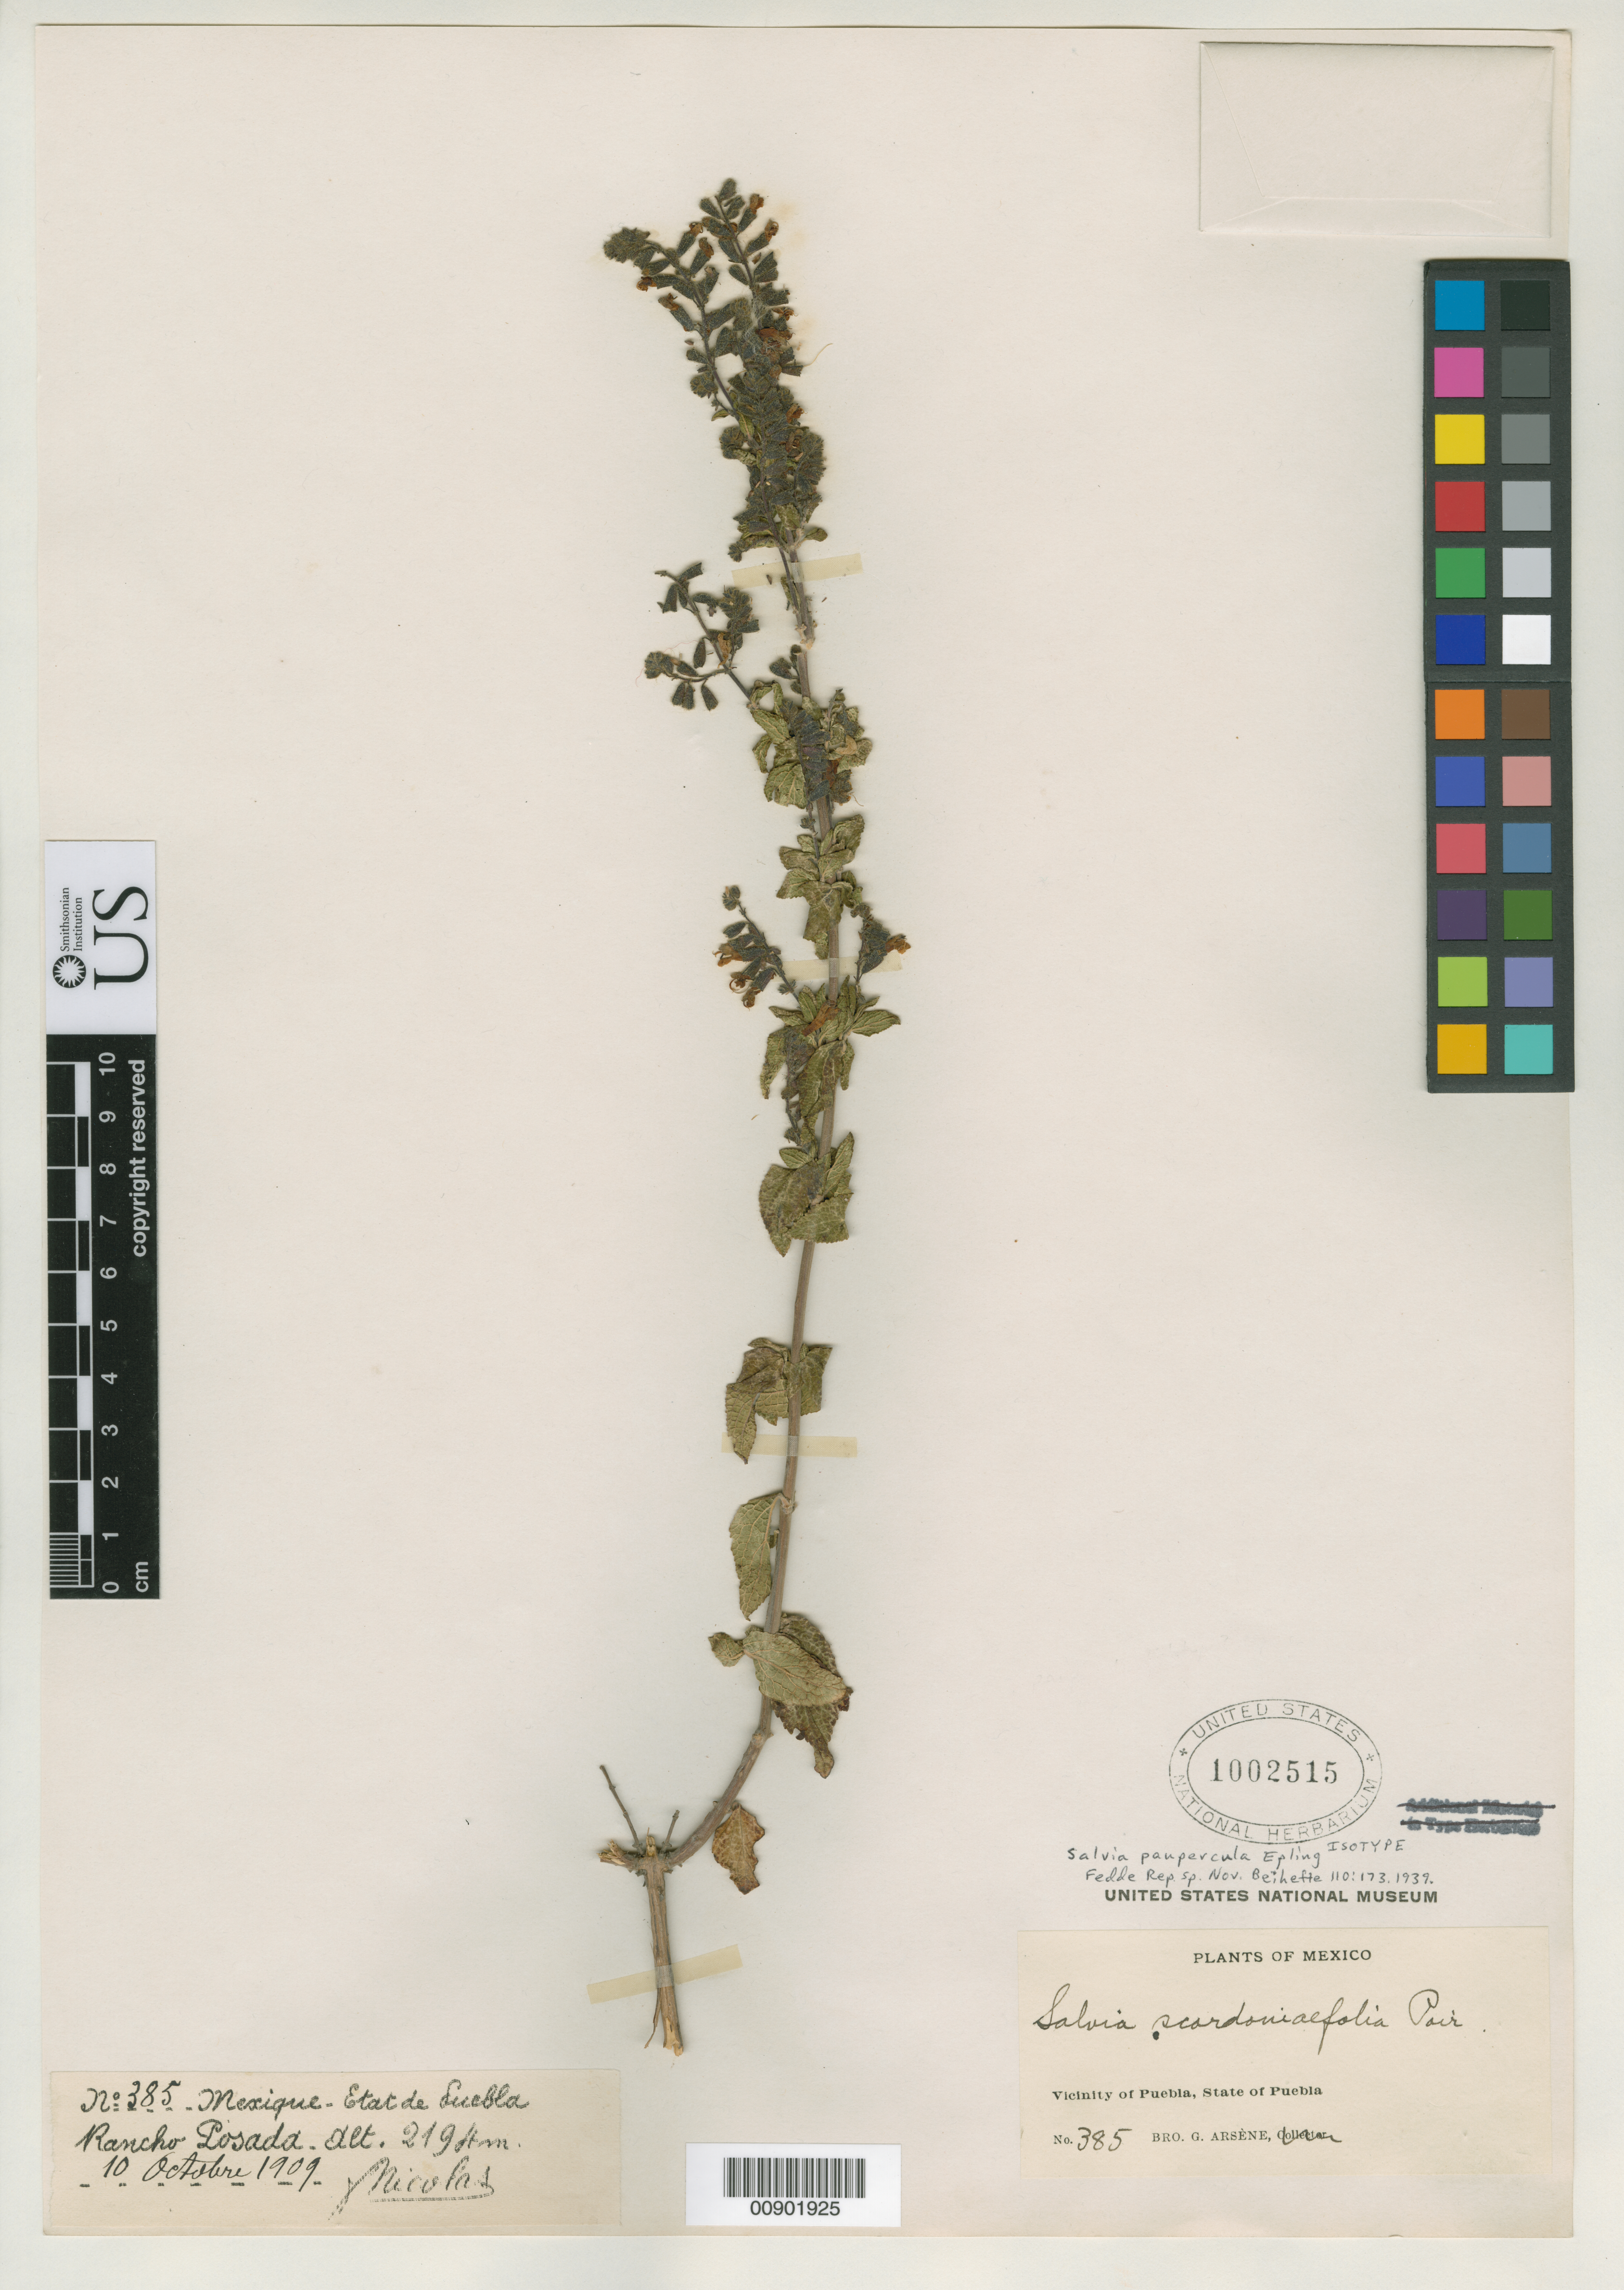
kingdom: Plantae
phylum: Tracheophyta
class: Magnoliopsida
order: Lamiales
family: Lamiaceae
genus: Salvia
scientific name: Salvia paupercula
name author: Epling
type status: Isotype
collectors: Bro. G. Arsène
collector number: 385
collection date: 1909-10-10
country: Mexico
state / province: Puebla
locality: Vicinity of Puebla, State of Puebla. Rancho Rosada.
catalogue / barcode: US 1002515